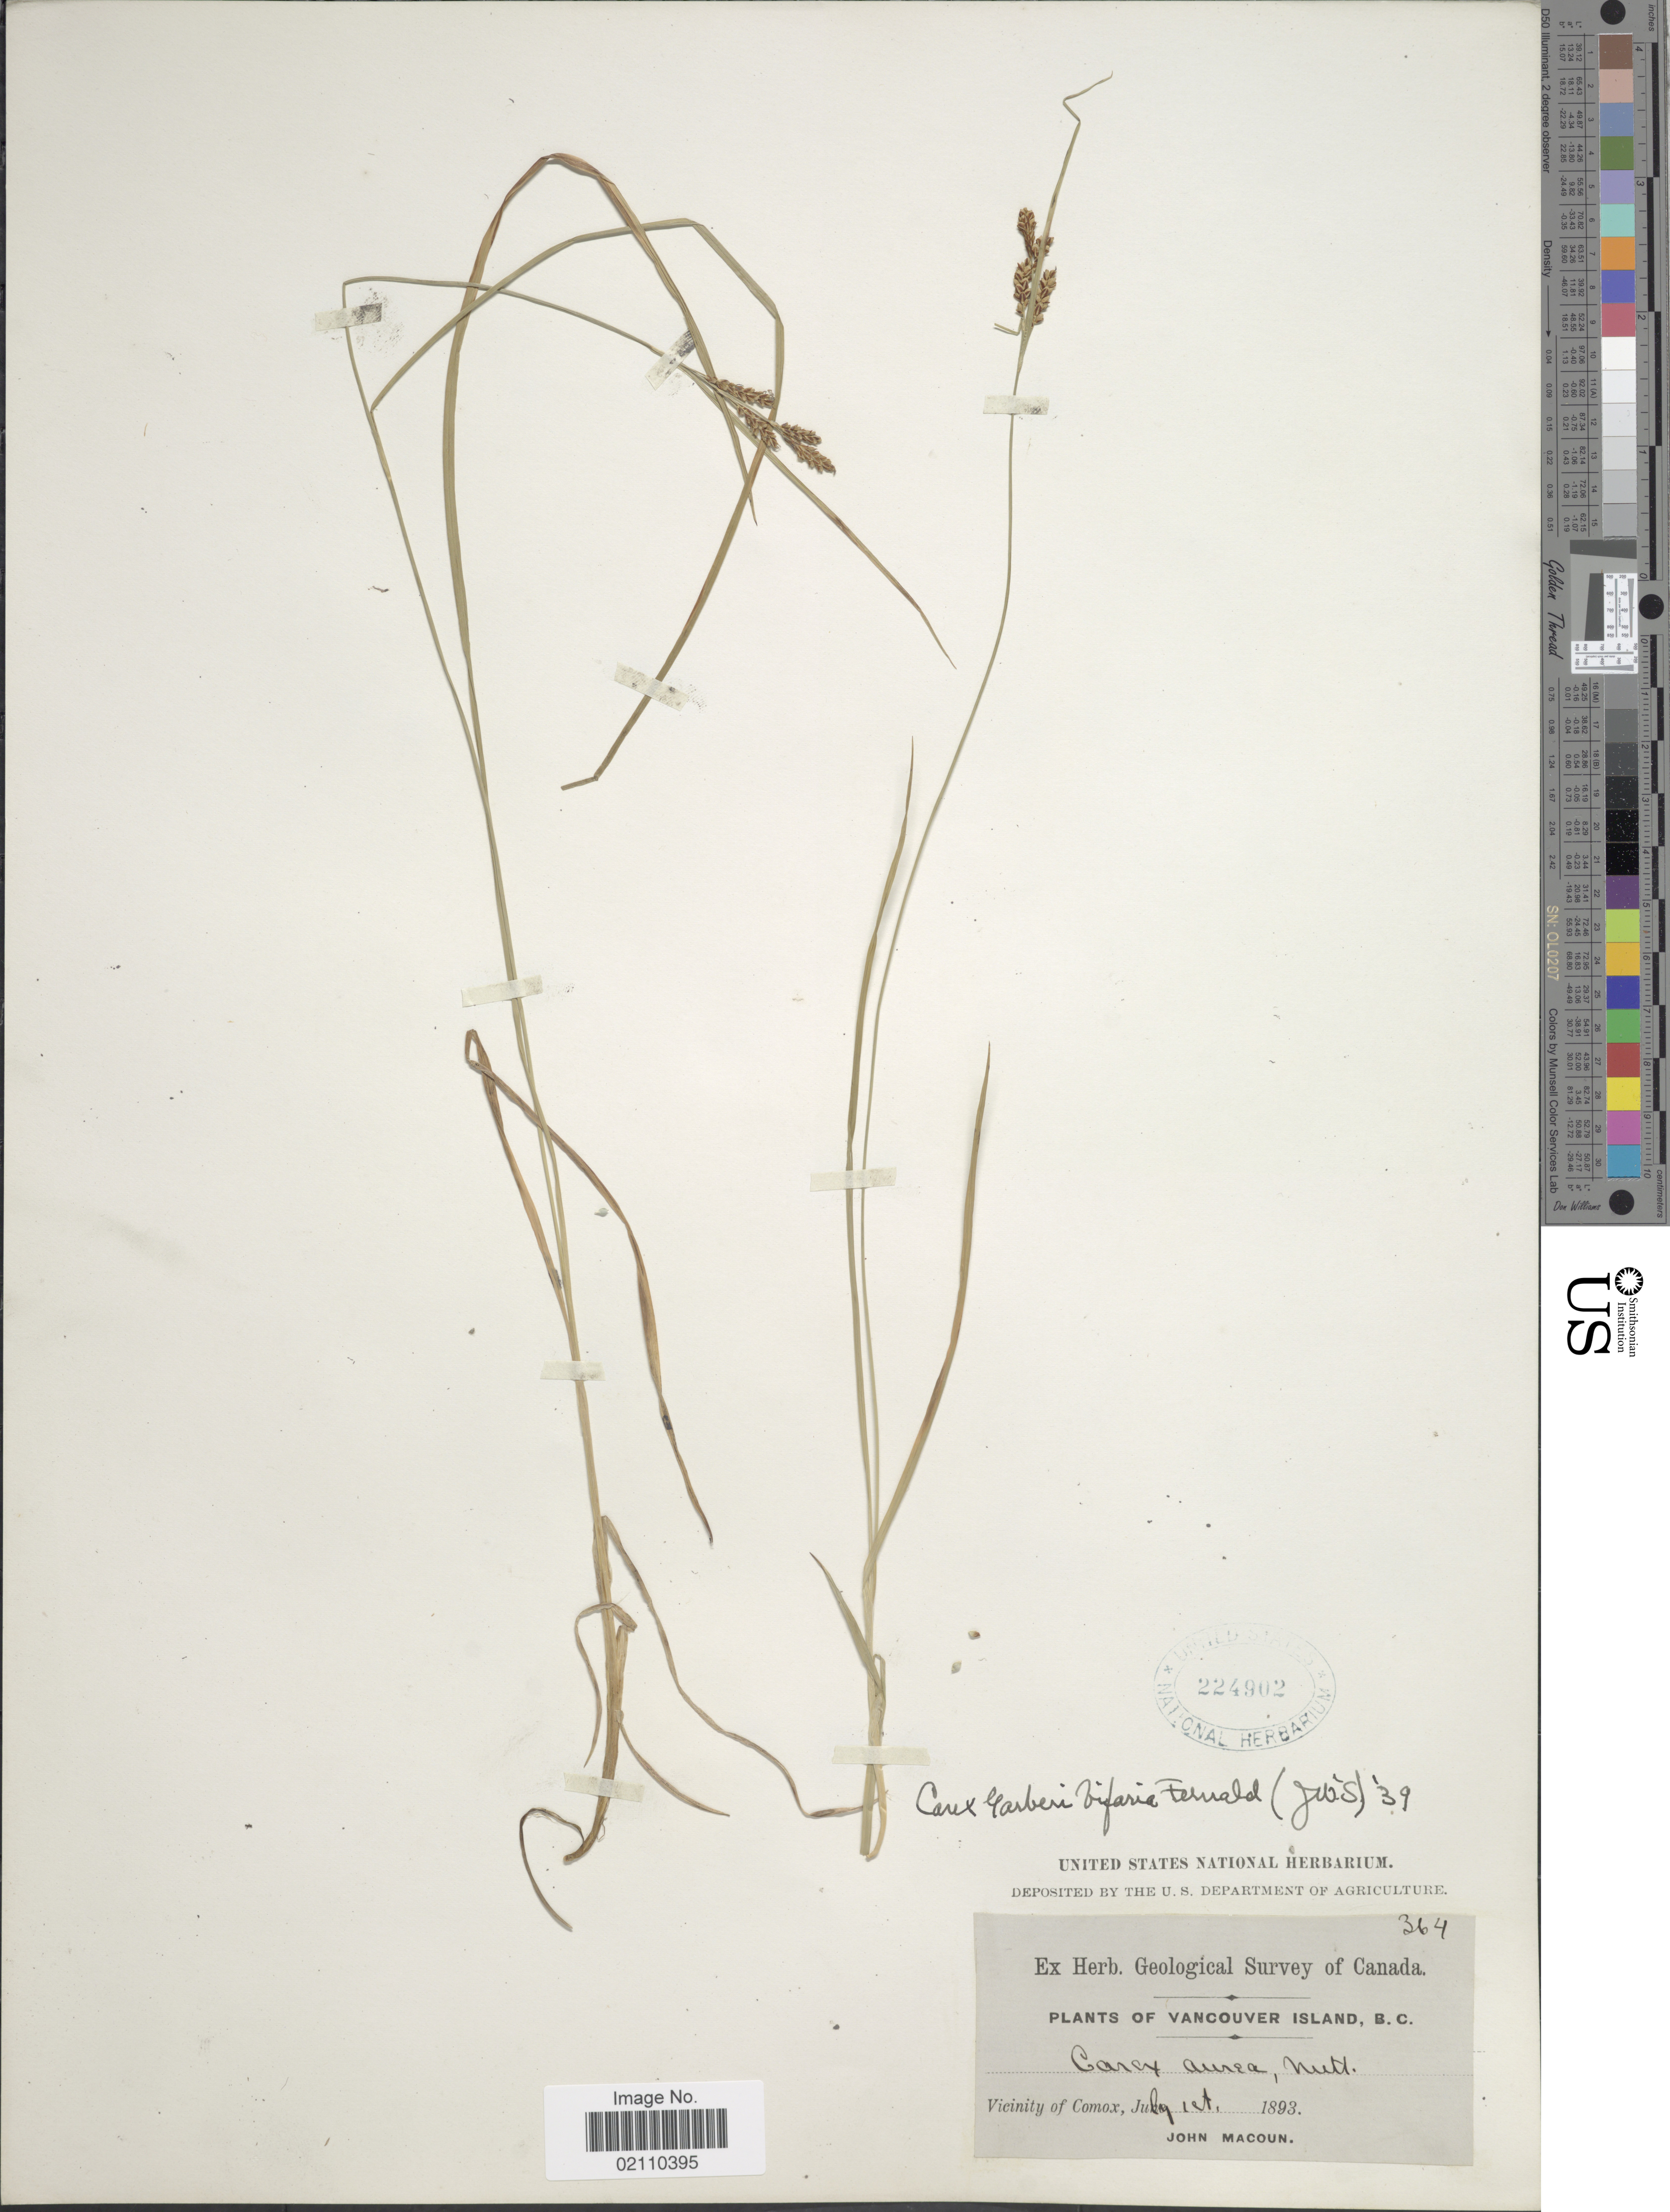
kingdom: Plantae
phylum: Tracheophyta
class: Liliopsida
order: Poales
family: Cyperaceae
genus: Carex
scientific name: Carex garberi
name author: Fernald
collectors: J. Macoun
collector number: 364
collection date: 1893-07-01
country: Canada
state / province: British Columbia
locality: Vancouver Island, vicinity of Comox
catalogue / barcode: US 224902